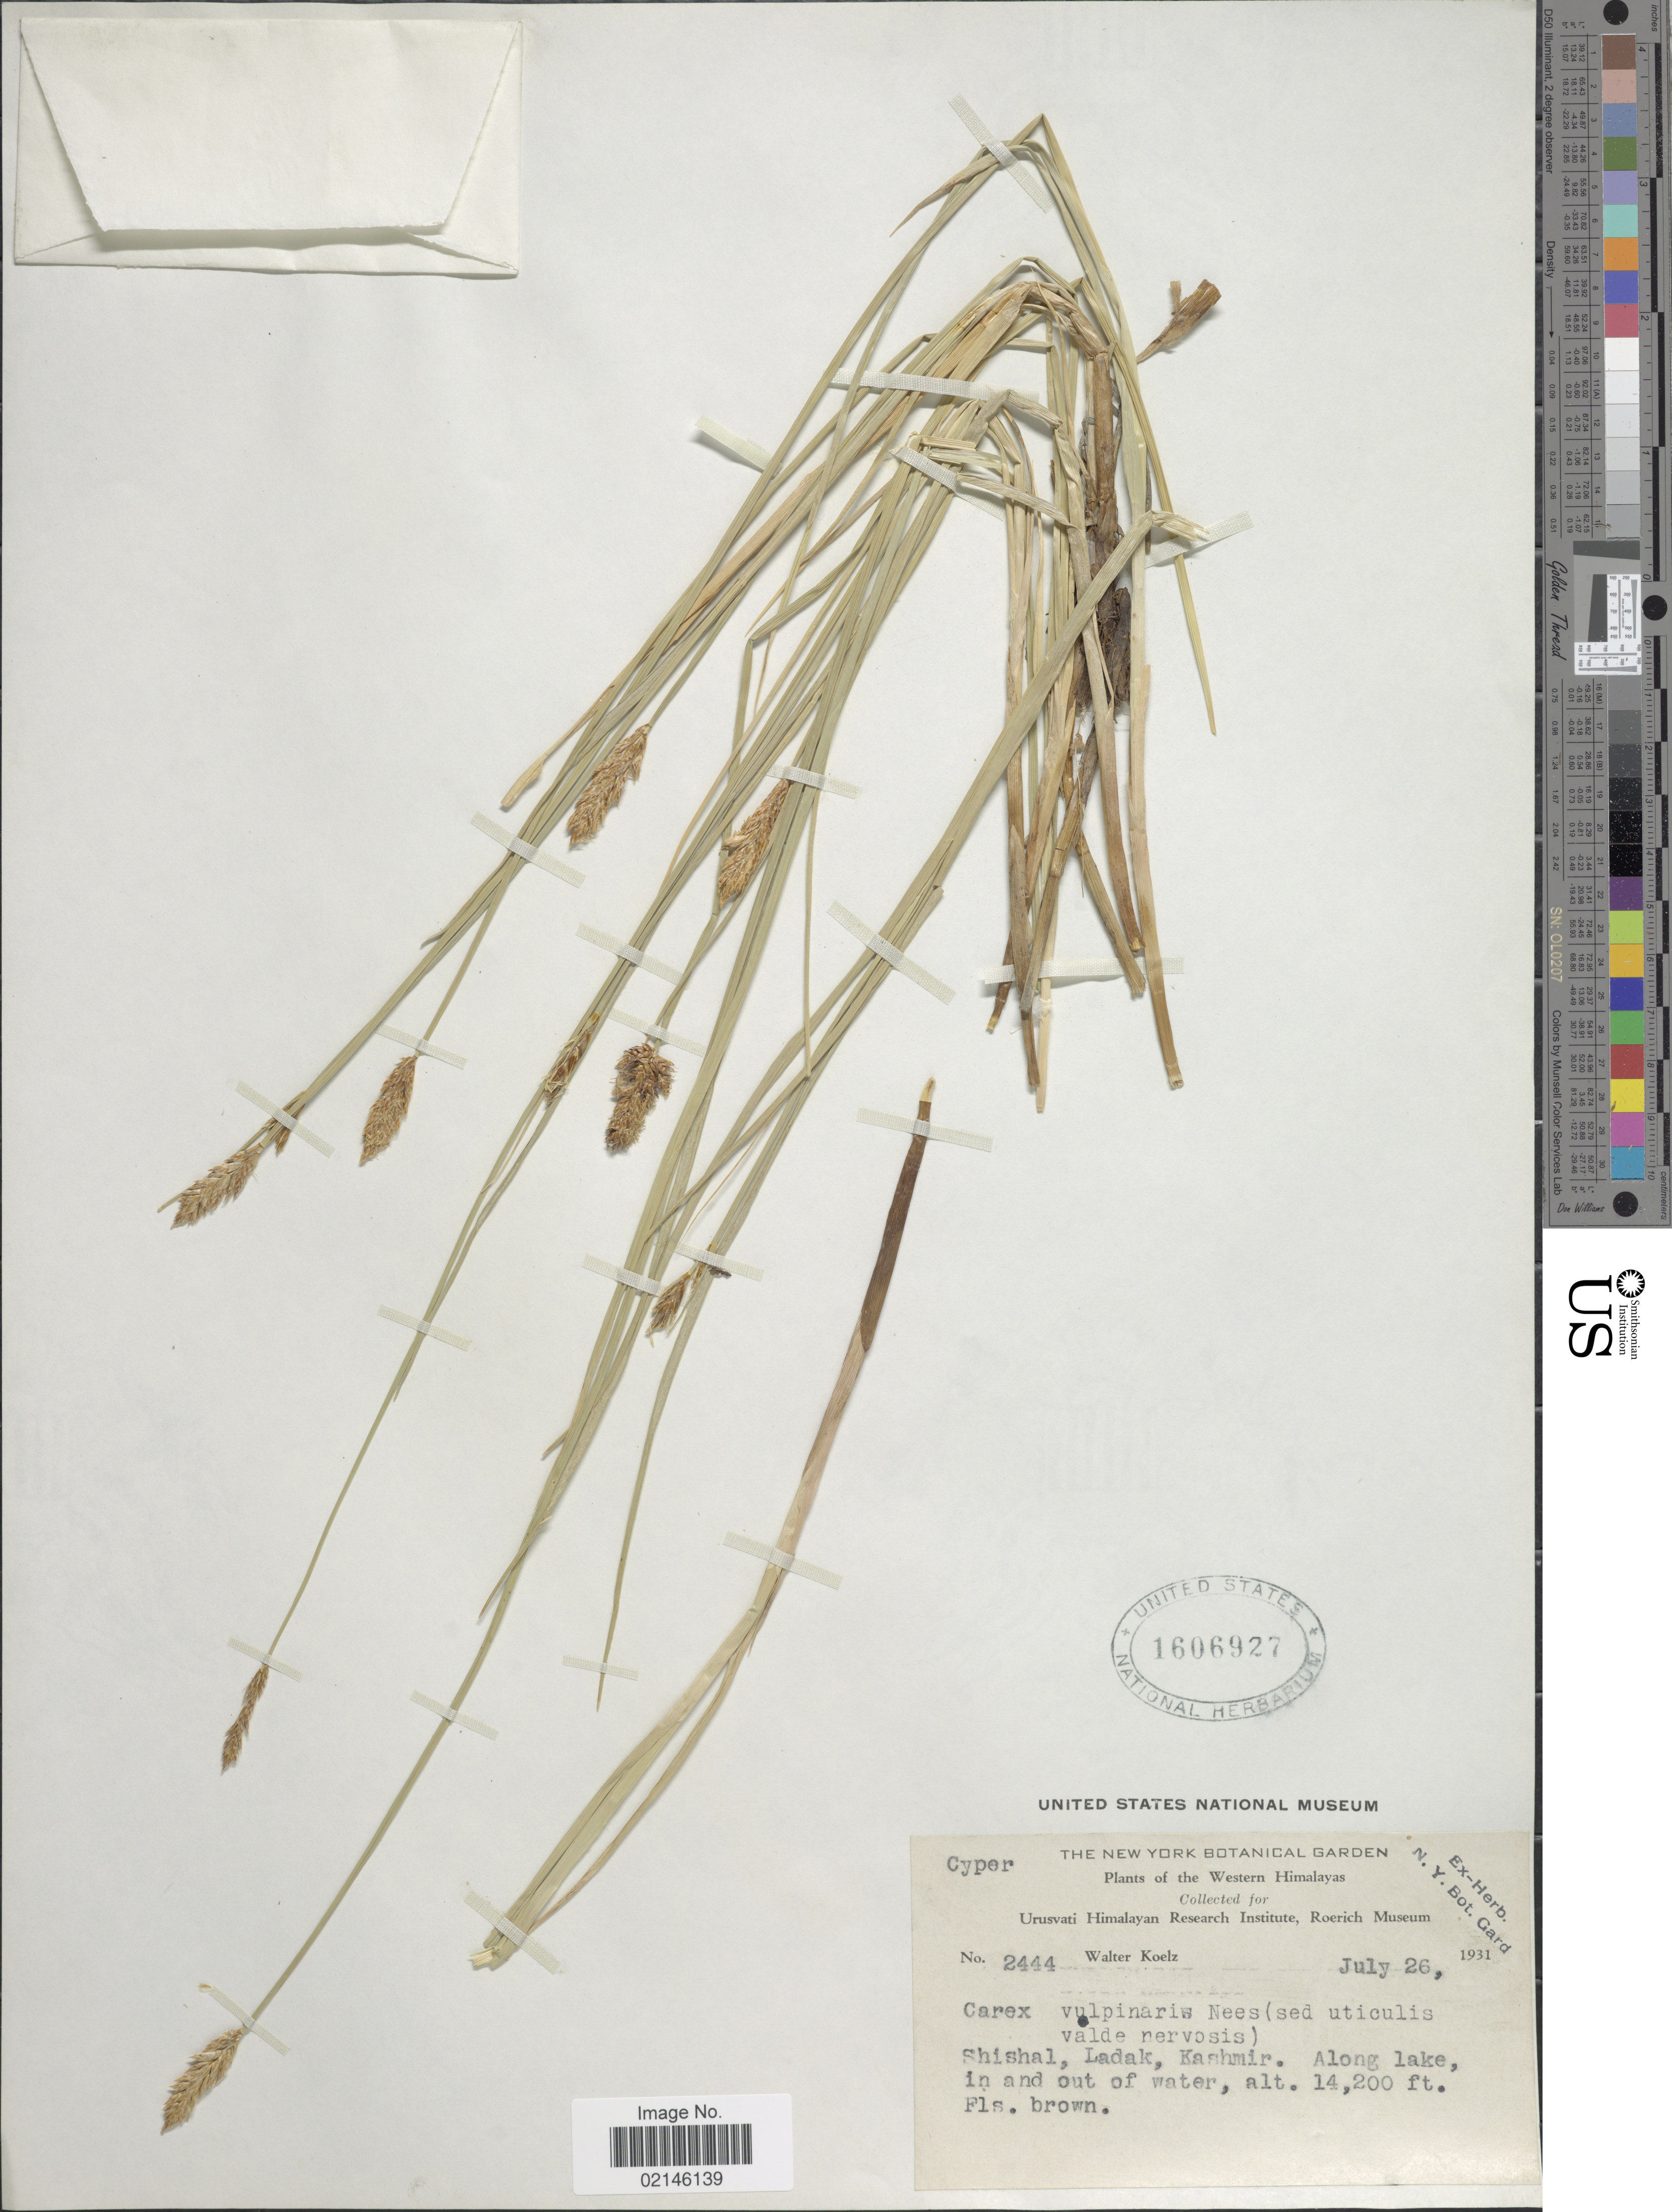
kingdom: Plantae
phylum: Tracheophyta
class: Liliopsida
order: Poales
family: Cyperaceae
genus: Carex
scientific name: Carex vulpinaris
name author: Nees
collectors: W. N. Koelz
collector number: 2444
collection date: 1931-07-26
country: India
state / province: Ladakh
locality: Western Himalayas. Shishal, Ladak, Kashmir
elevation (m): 4328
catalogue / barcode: US 1606927